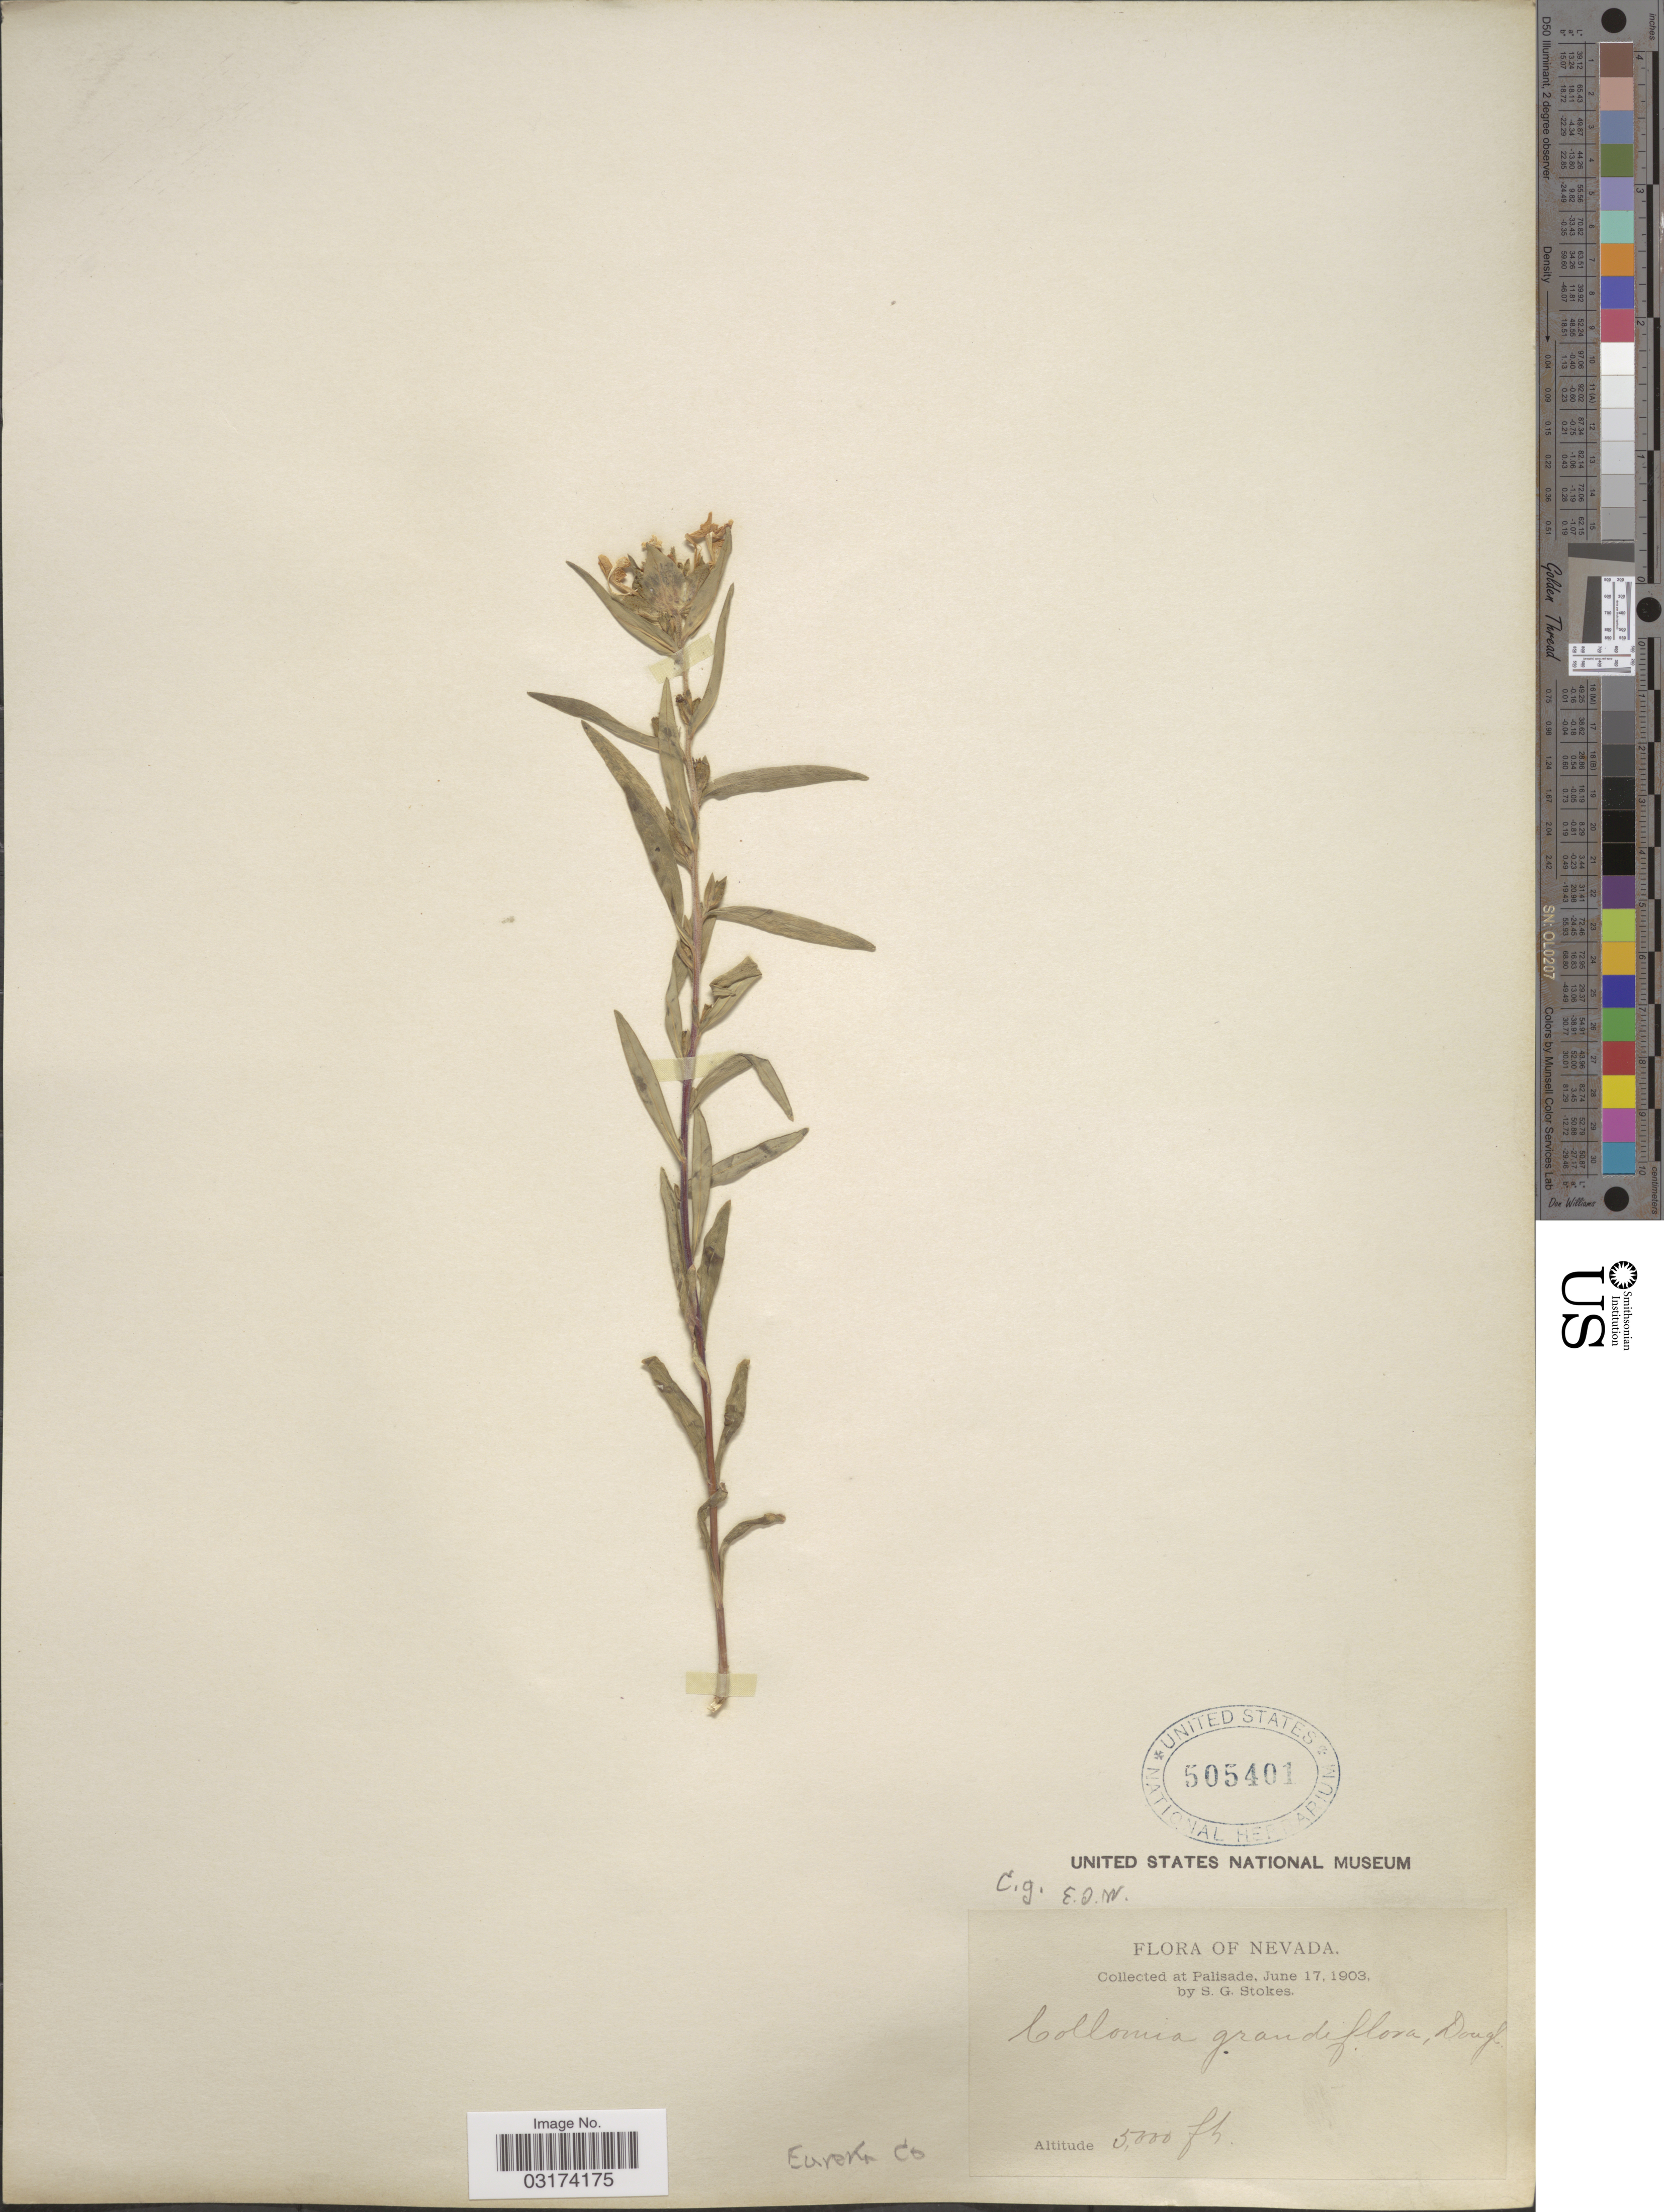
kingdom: Plantae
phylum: Tracheophyta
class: Magnoliopsida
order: Ericales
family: Polemoniaceae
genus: Collomia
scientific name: Collomia grandiflora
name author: Douglas ex Lindl.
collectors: S. G. Stokes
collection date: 1903-06-17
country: United States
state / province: Nevada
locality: Nevada. At Palisade. Eureka Co.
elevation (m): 1524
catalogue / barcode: US 505401